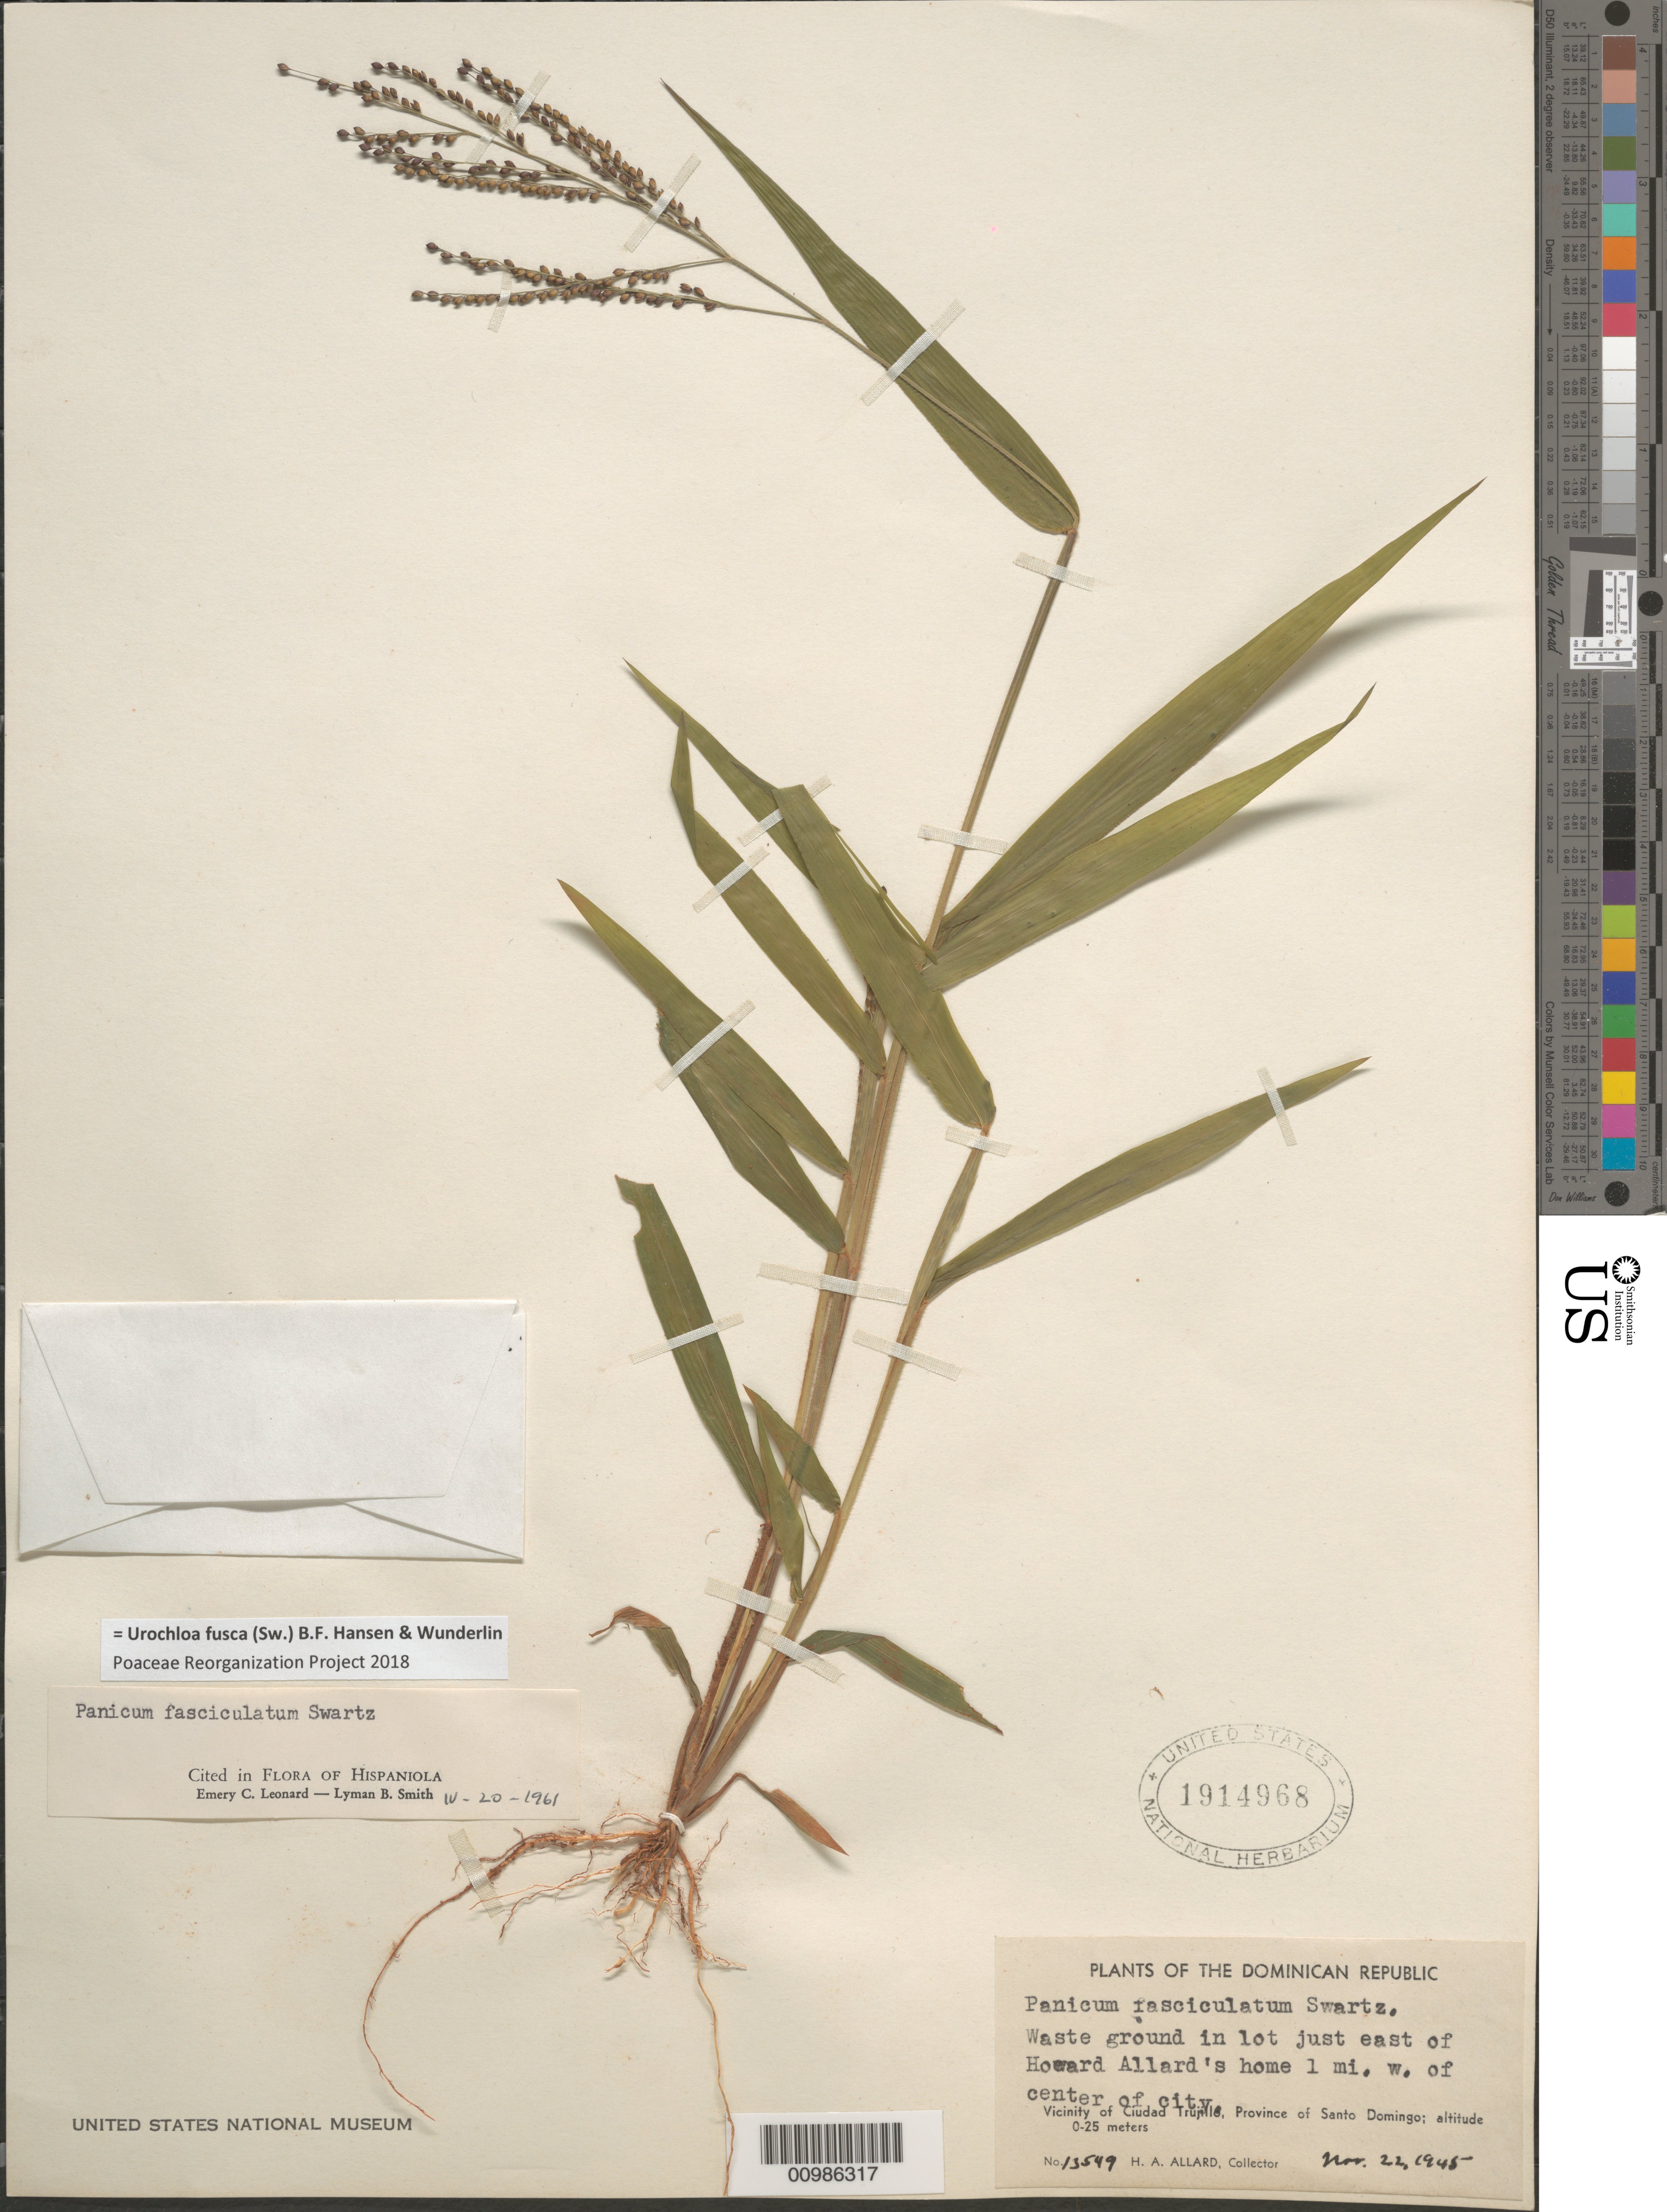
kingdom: Plantae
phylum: Tracheophyta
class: Liliopsida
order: Poales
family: Poaceae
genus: Brachiaria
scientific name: Brachiaria fasciculata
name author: (Sw.) Parodi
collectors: H. A. Allard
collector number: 13549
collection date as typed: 22 Nov 1945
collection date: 1945-11-22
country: Dominican Republic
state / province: Distrito Nacional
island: Hispaniola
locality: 1 mile west of center of Santo Domingo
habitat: waste ground in lot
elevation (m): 0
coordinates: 0 N, 0 E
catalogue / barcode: US 1914968